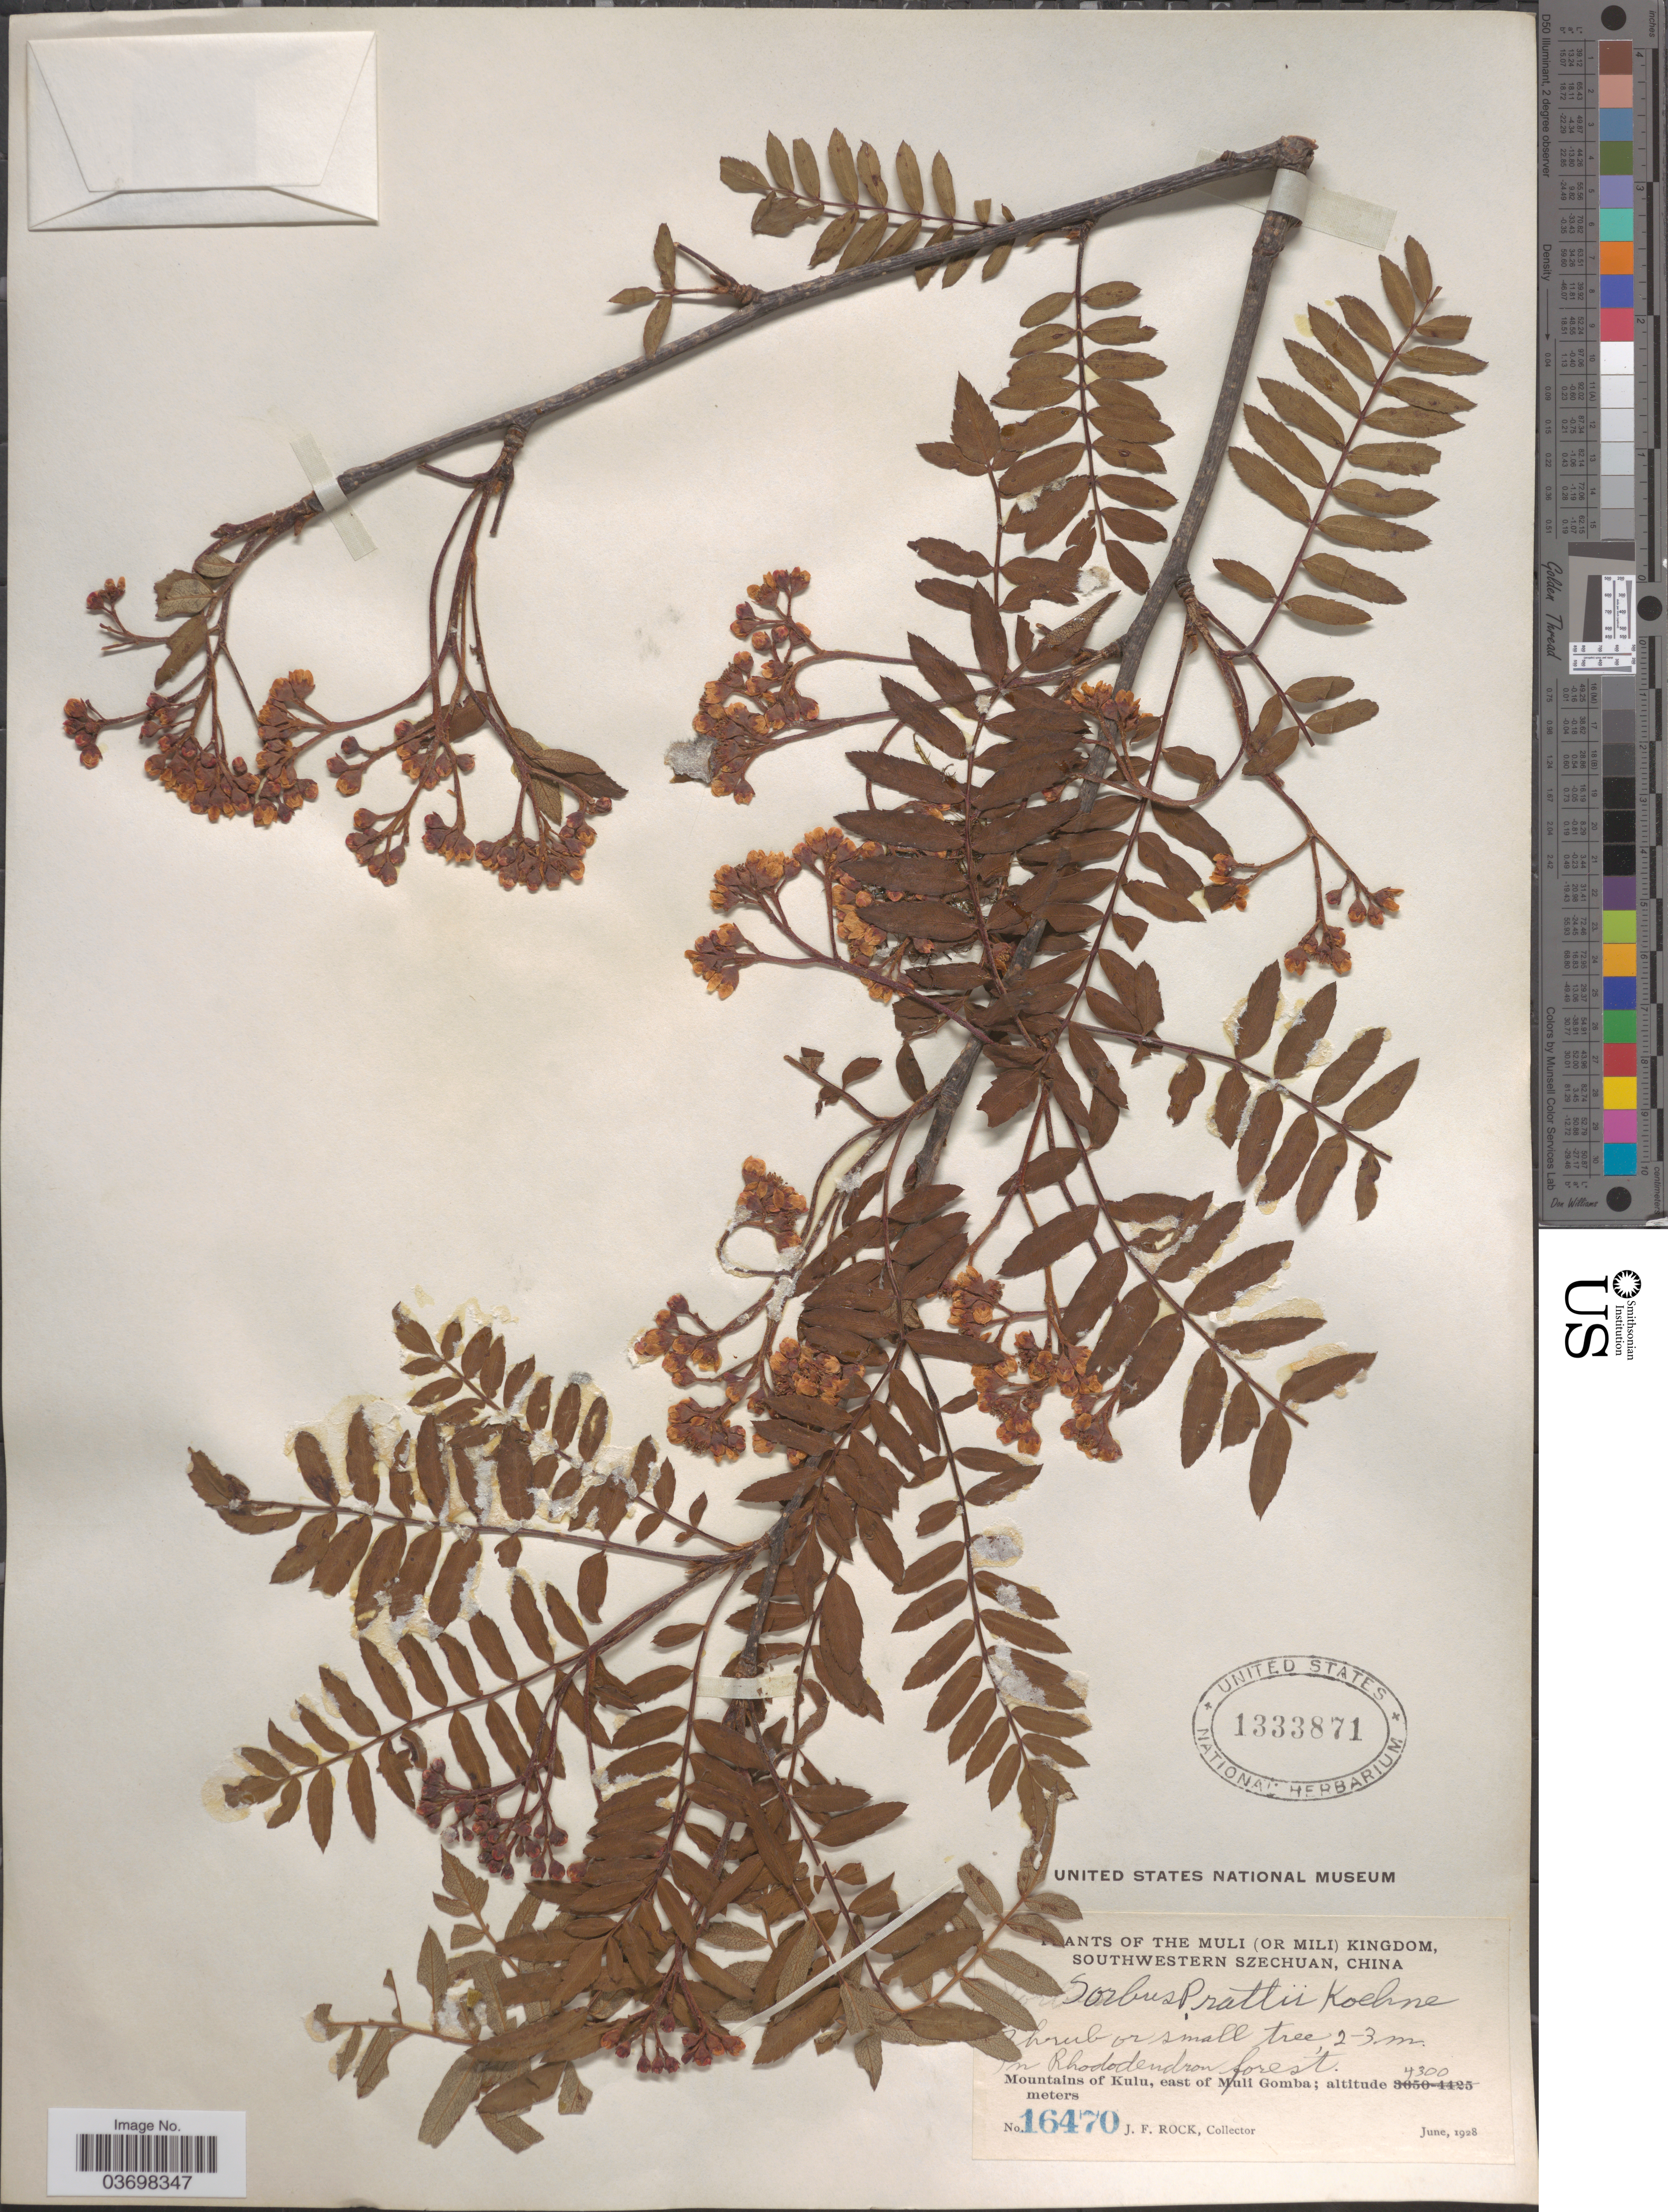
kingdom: Plantae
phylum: Tracheophyta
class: Magnoliopsida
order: Rosales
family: Rosaceae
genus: Sorbus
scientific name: Sorbus prattii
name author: Koehne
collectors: J. Rock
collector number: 16470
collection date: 1928-06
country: China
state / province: Sichuan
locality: The Muli (or Mili) Kingdom. Southwestern Szechuan. Mountains of Kulu, east of Muli Gomba.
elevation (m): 4300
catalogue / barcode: US 1333871